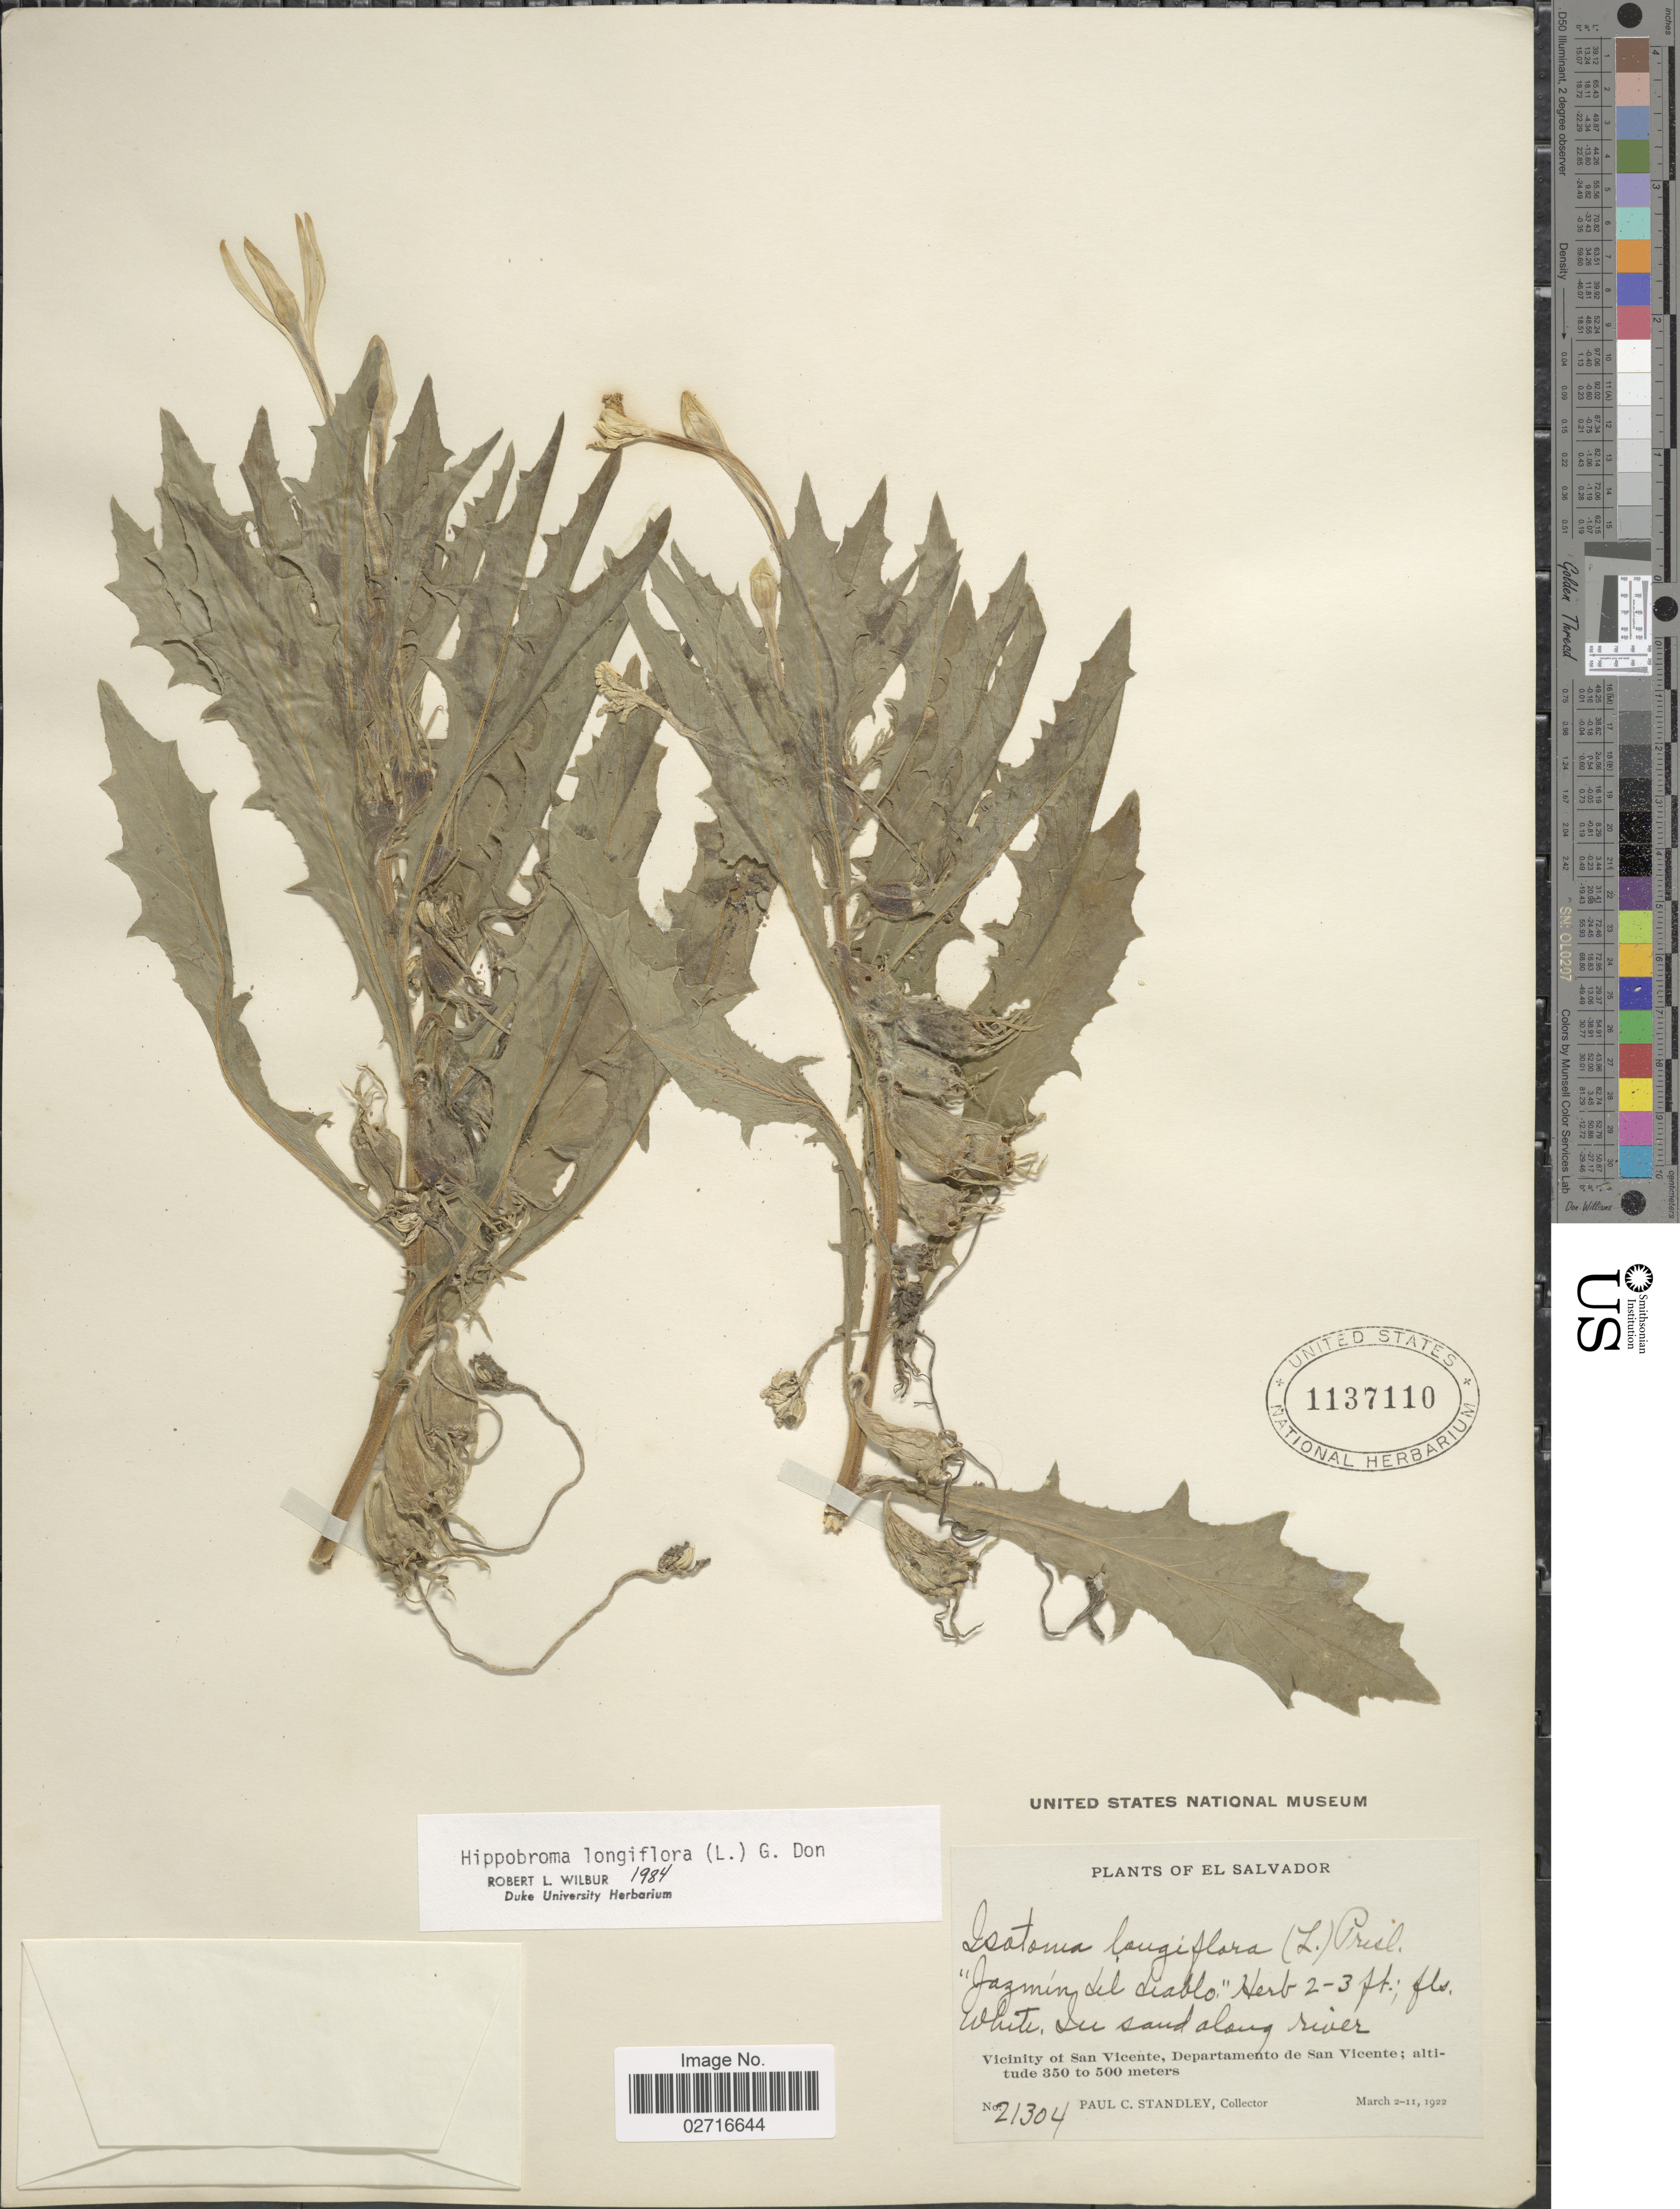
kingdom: Plantae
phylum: Tracheophyta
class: Magnoliopsida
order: Asterales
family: Campanulaceae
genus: Hippobroma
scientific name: Hippobroma longiflora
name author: (L.) G. Don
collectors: P. C. Standley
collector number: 21304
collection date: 1922-03-02/1922-03-11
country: El Salvador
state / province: San Vincente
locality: In sand along river, Vicinity of San Vicente, Departamento de San Vicente.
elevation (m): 350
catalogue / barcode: US 1137110